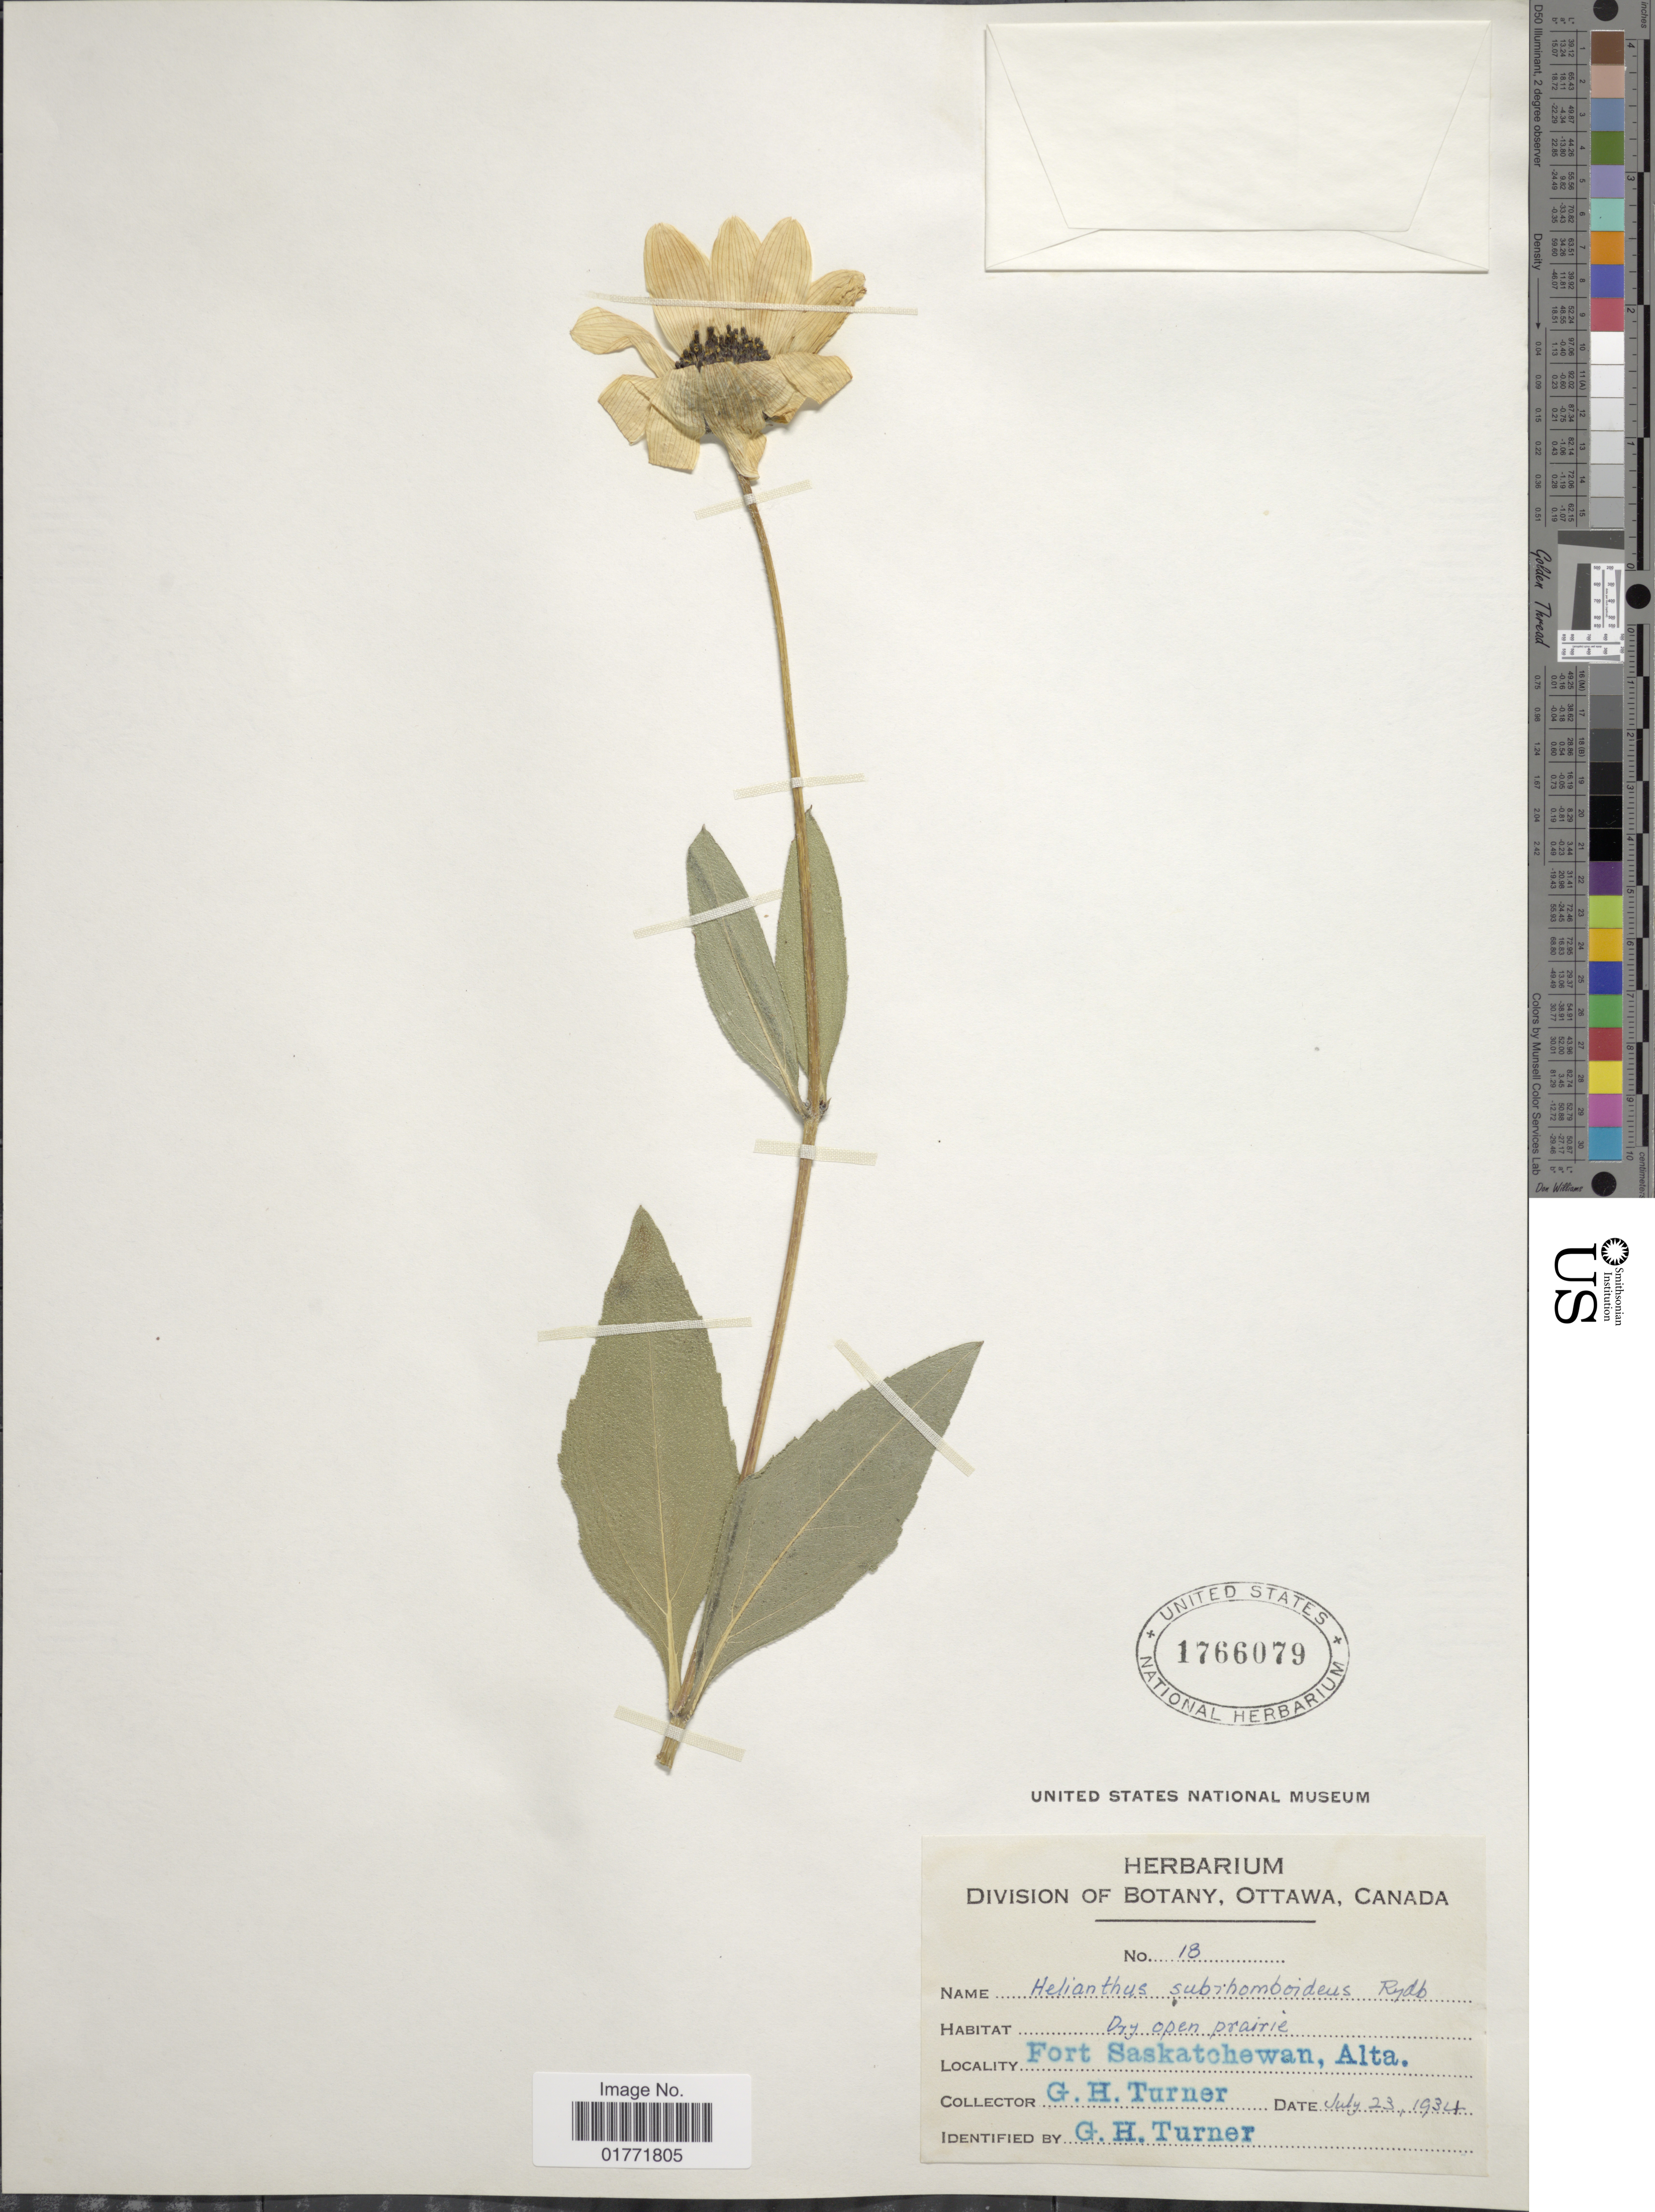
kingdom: Plantae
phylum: Tracheophyta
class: Magnoliopsida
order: Asterales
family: Asteraceae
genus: Helianthus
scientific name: Helianthus subrhomboideus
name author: Rydb.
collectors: G. H. Turner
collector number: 13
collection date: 1934-07-23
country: Canada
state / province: Alberta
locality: Fort Saskatchewan, Alta.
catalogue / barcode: US 1766079